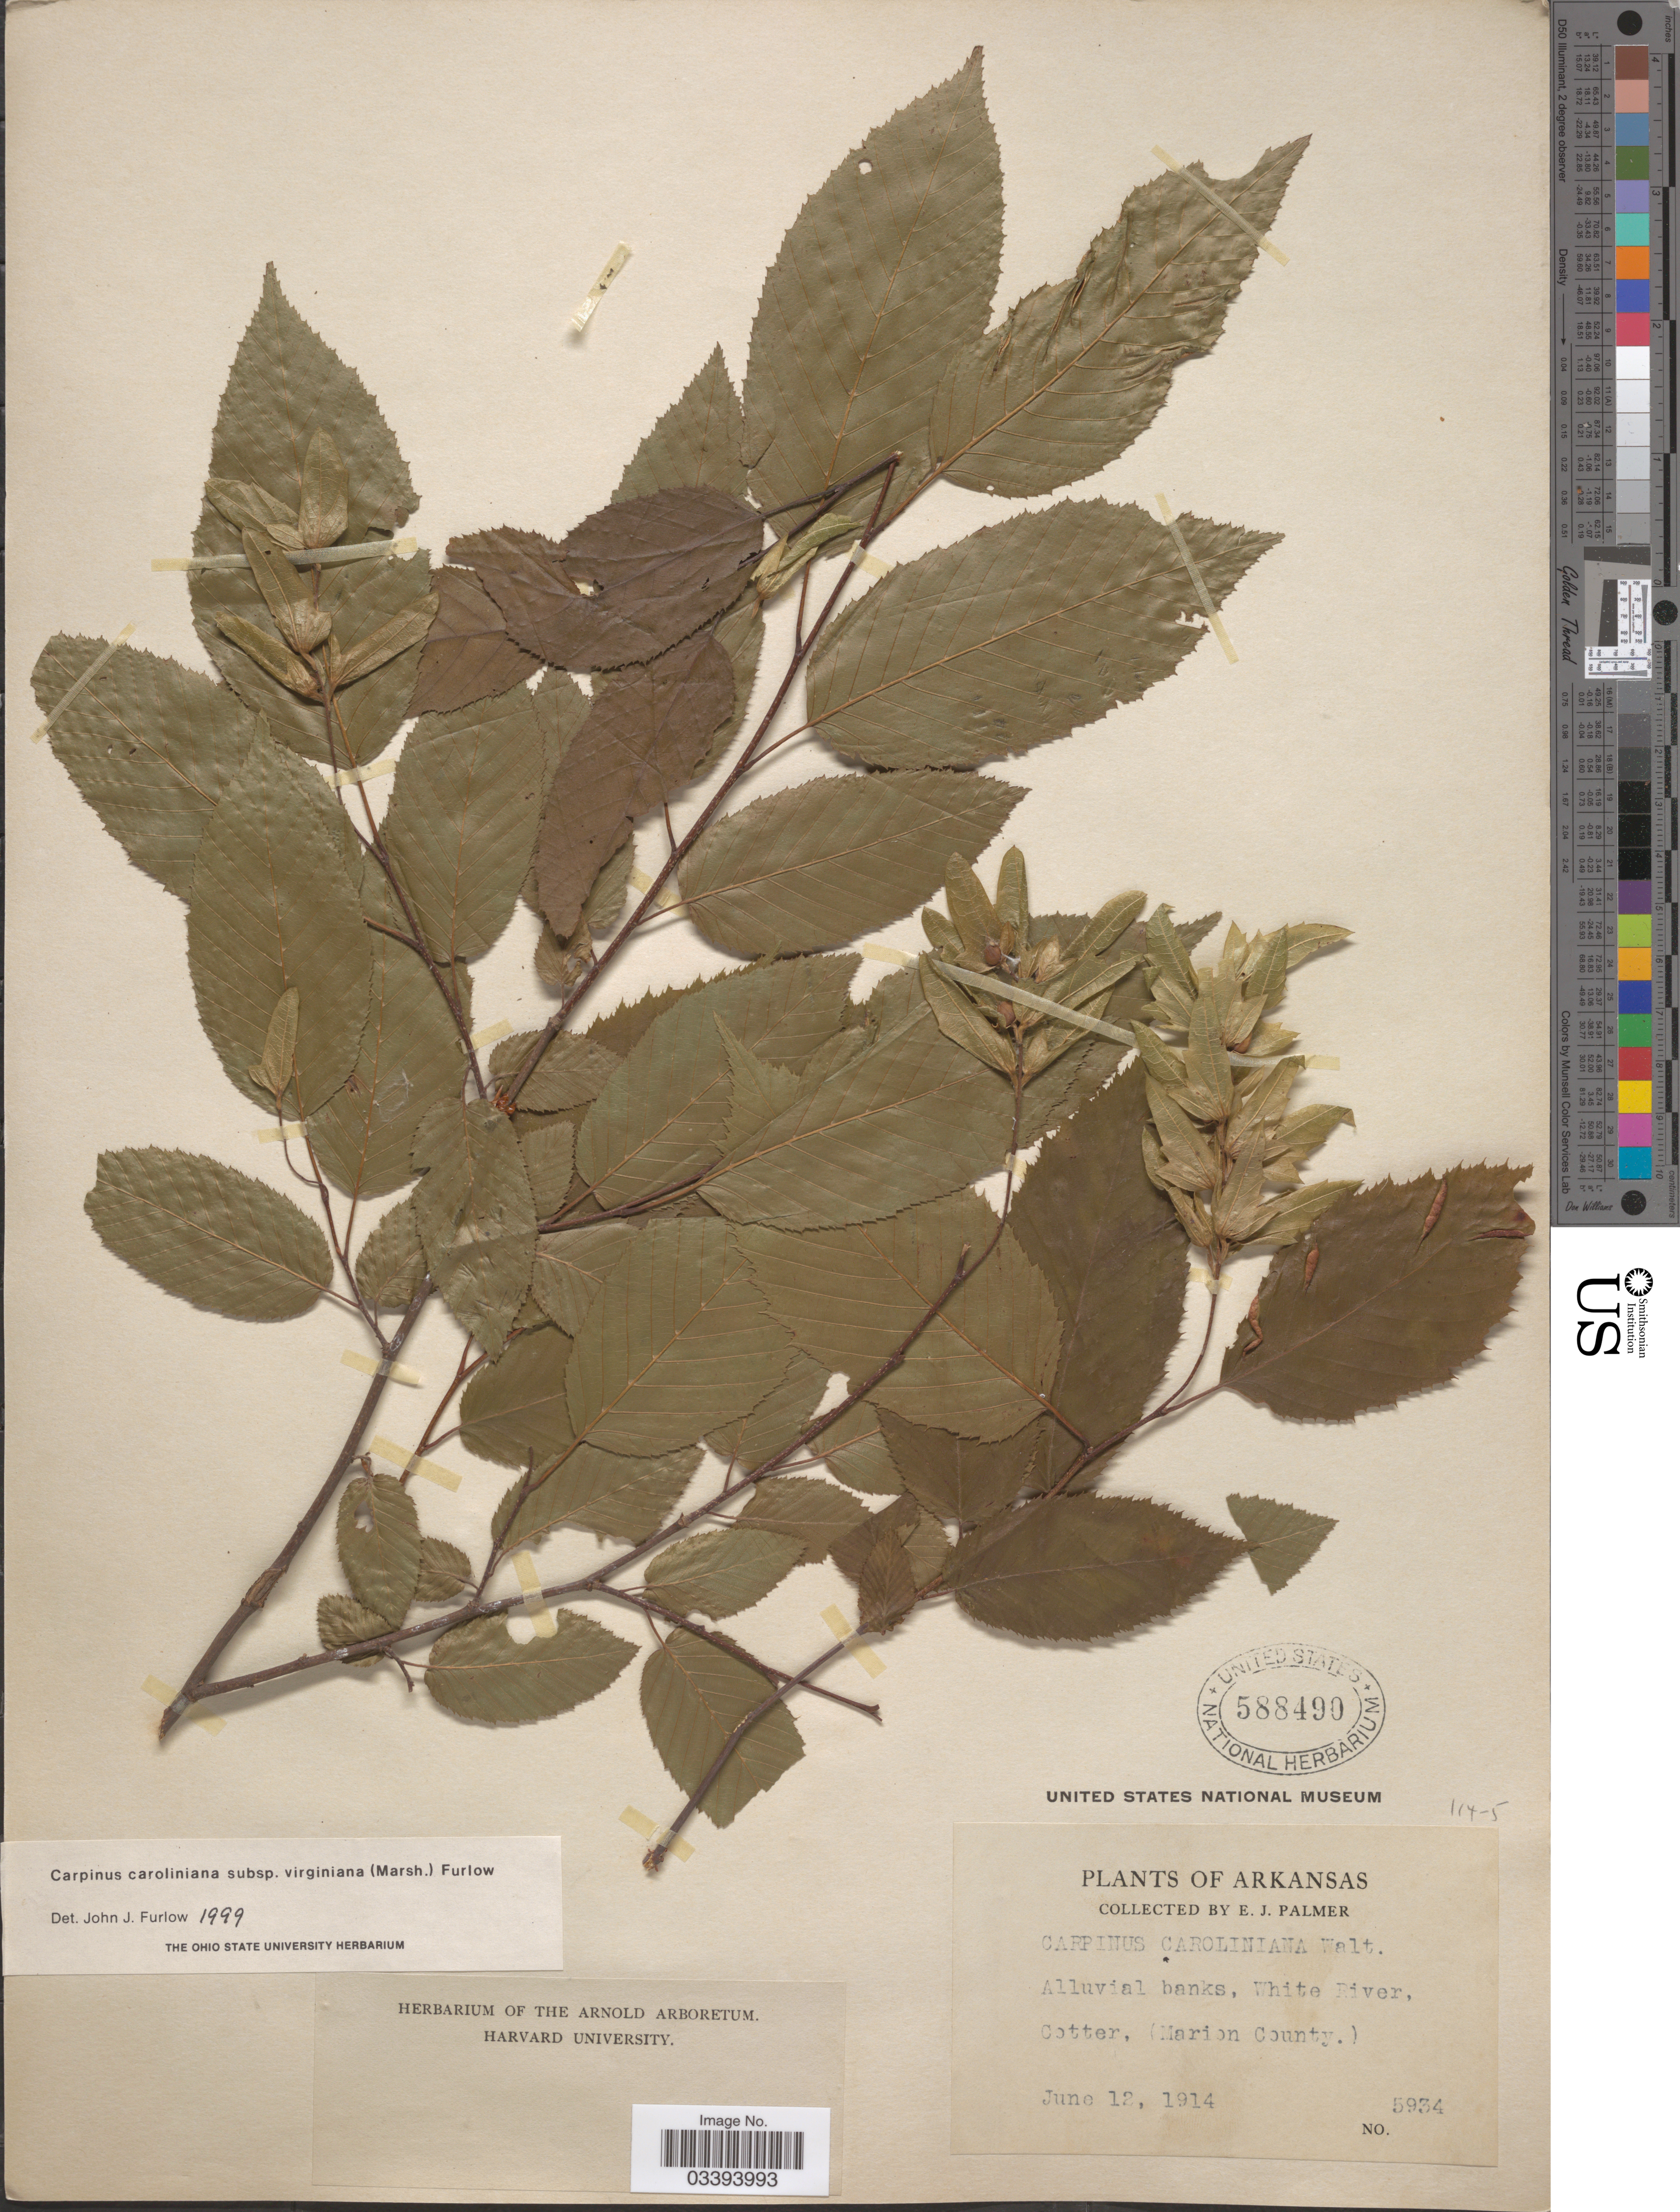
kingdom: Plantae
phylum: Tracheophyta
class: Magnoliopsida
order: Fagales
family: Betulaceae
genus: Carpinus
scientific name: Carpinus caroliniana subsp. virginiana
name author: (Marshall) Furlow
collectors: E. J. Palmer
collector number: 5934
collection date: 1914-06-12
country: United States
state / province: Arkansas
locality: Alluvial banks, White River, Cotter, (Marion County).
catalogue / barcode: US 588490